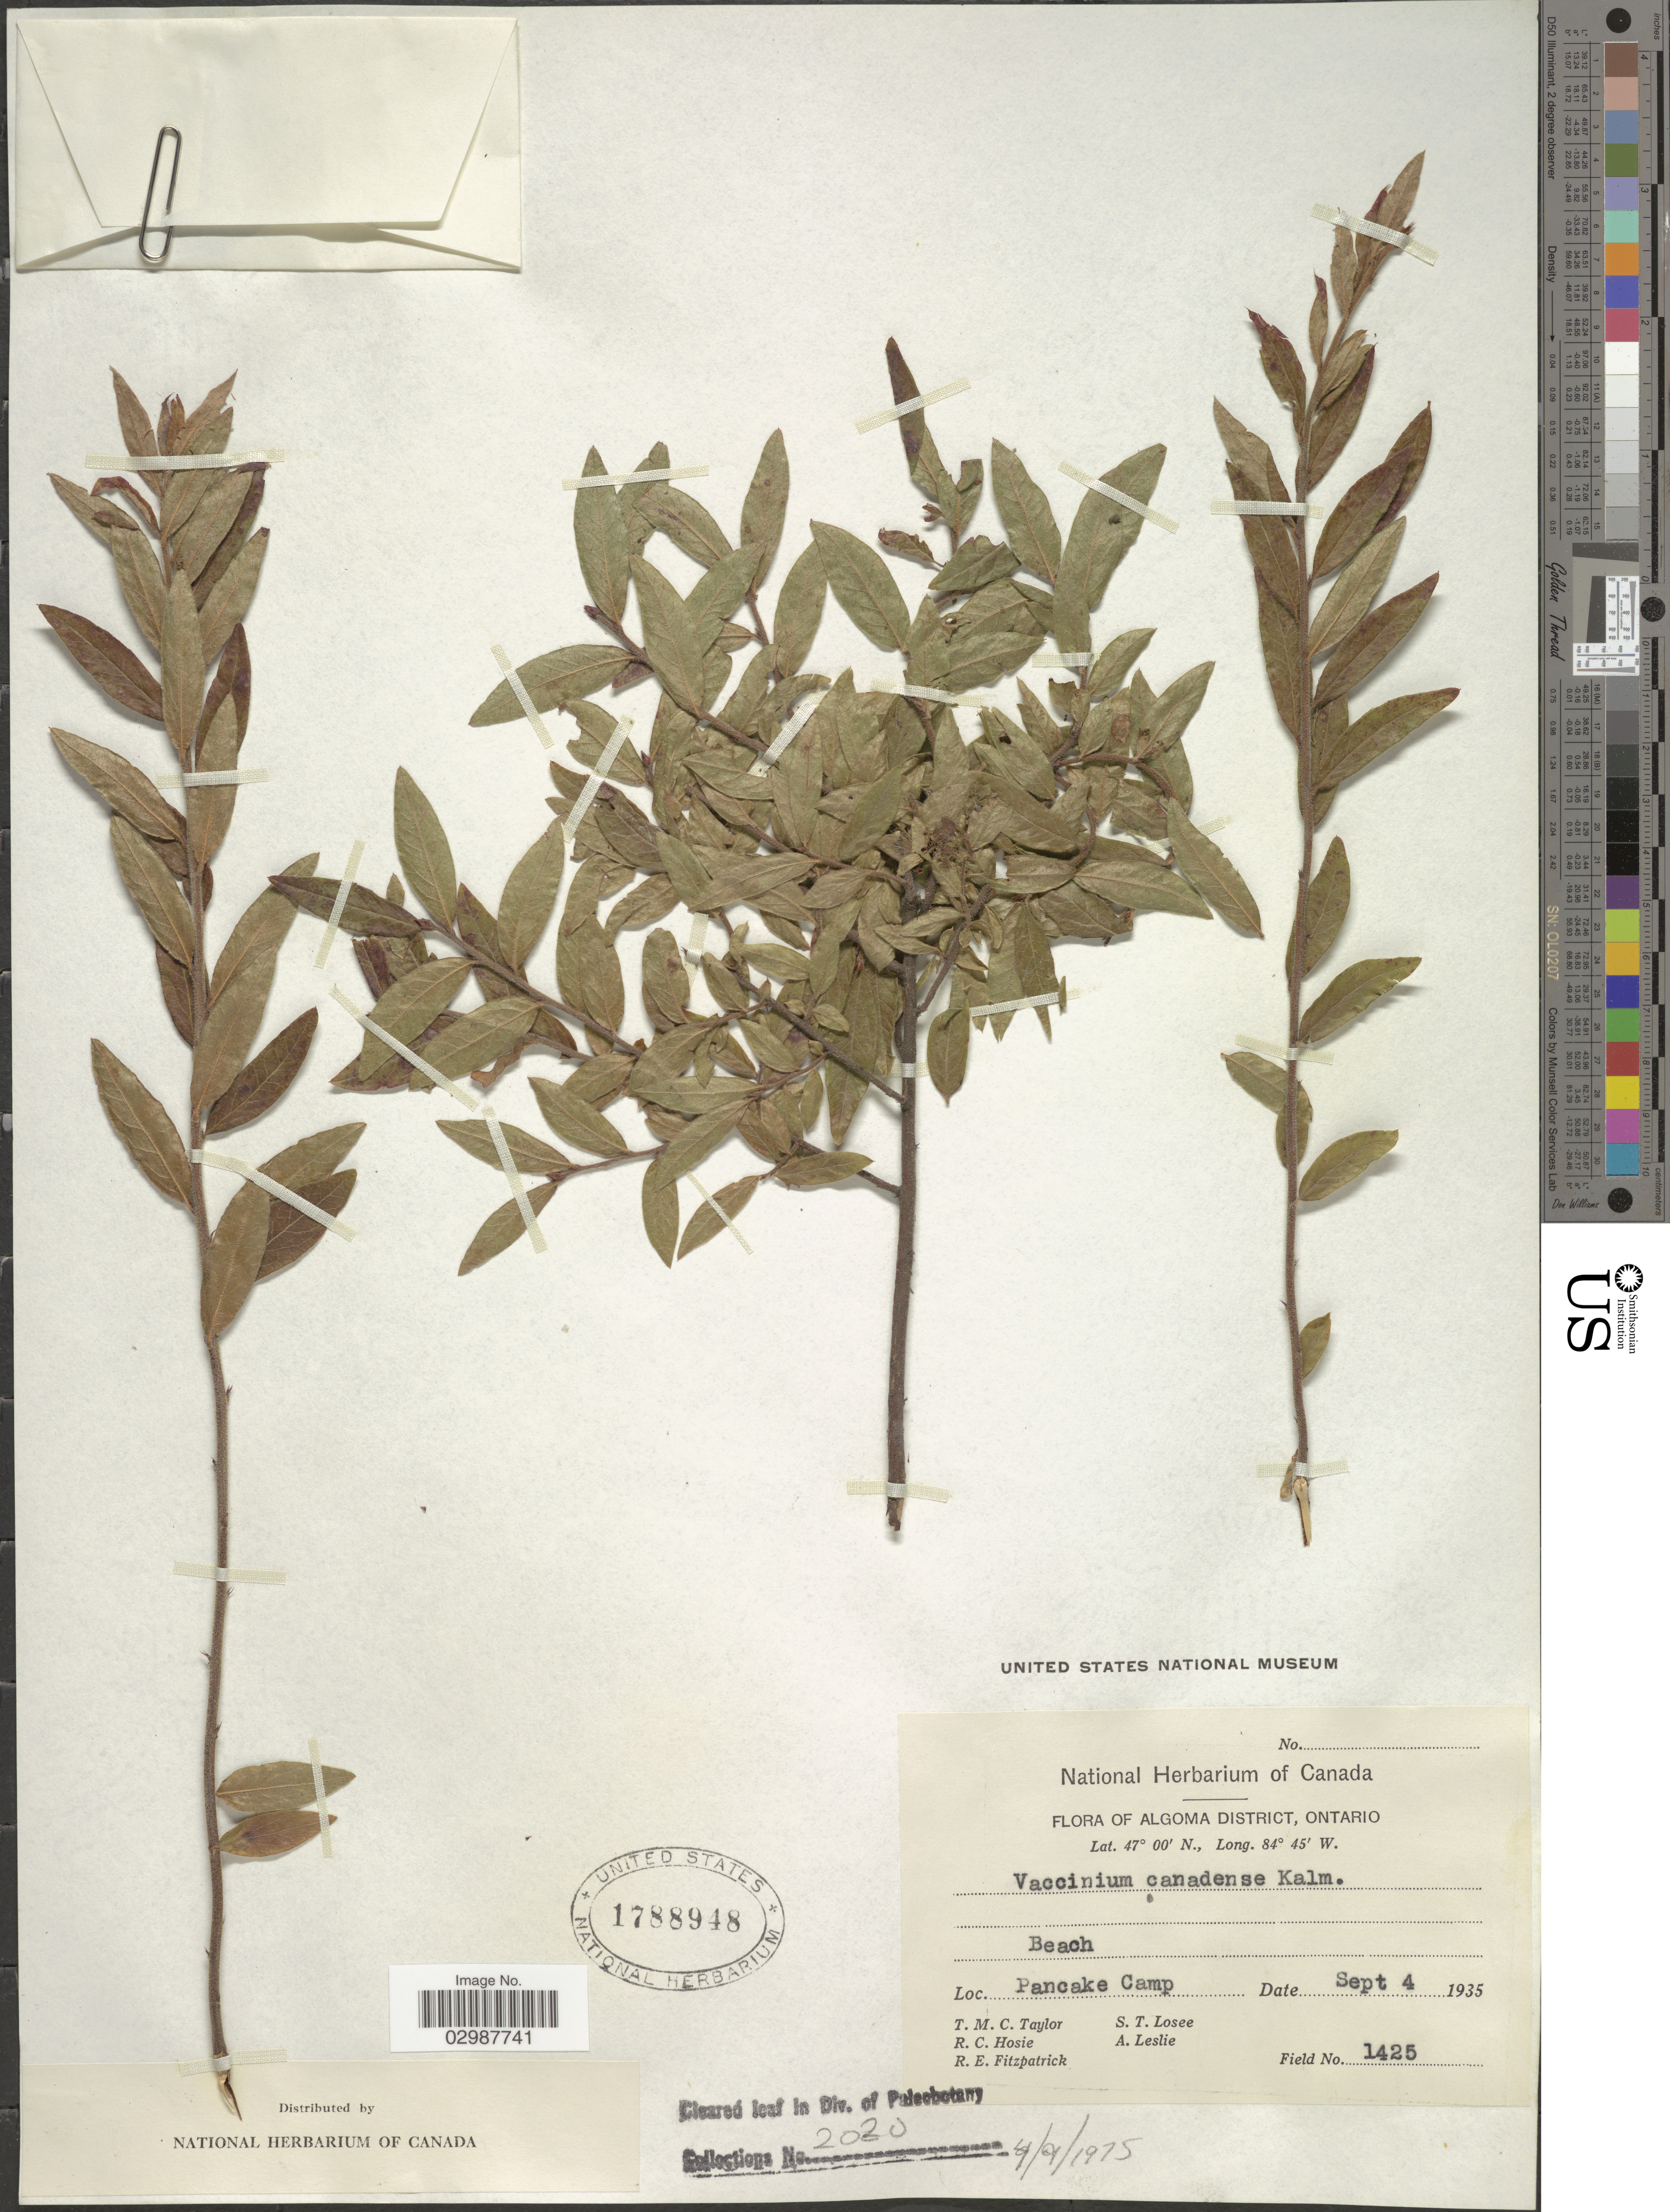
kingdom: Plantae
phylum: Tracheophyta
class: Magnoliopsida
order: Ericales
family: Ericaceae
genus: Vaccinium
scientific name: Vaccinium canadense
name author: Kalm ex Richardson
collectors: T. M. C. Taylor, R. Hosie, R. Fitzpatrick, S. Losee & A. Leslie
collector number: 1425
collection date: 1935-09-04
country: Canada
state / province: Ontario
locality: Algoma District. Beach. Pancake Camp.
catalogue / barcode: US 1788948